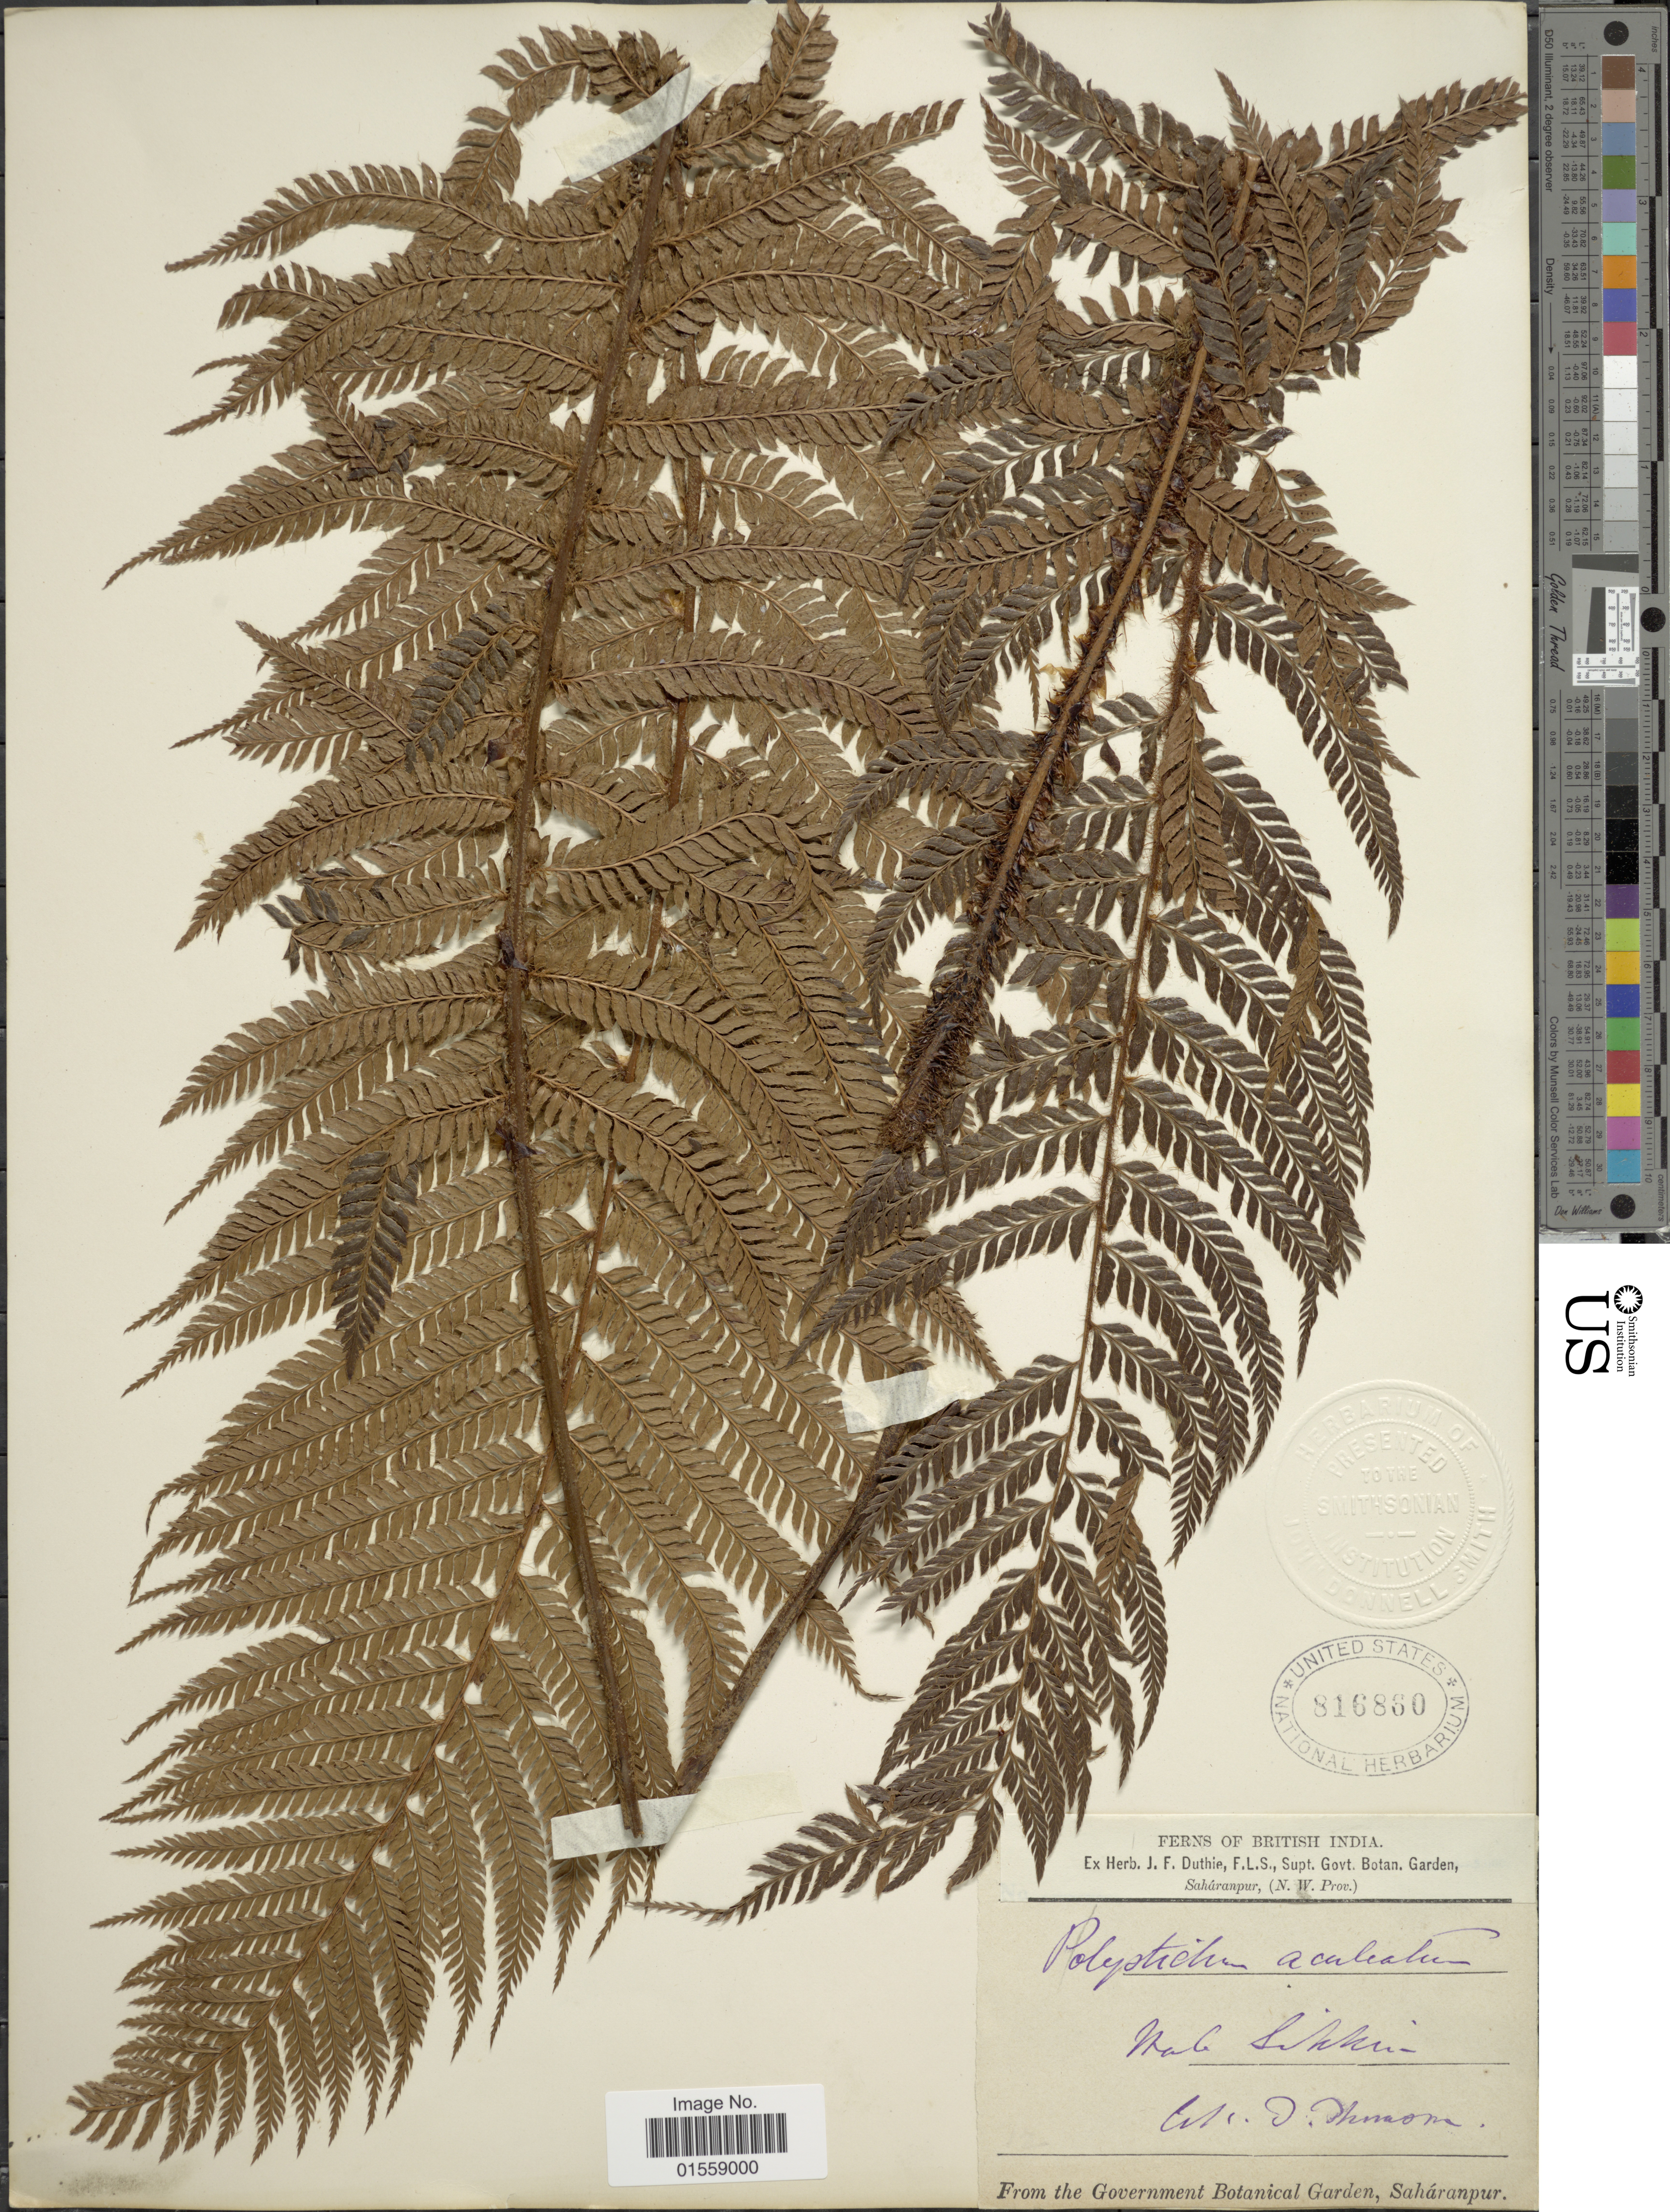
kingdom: Plantae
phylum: Tracheophyta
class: Polypodiopsida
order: Polypodiales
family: Dryopteridaceae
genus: Polystichum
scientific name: Polystichum discretum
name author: (D. Don) J. Sm.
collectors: T. Thomson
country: India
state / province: Sikkim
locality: British India, Saharanpur, (N. W. Prov.).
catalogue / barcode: US 816860